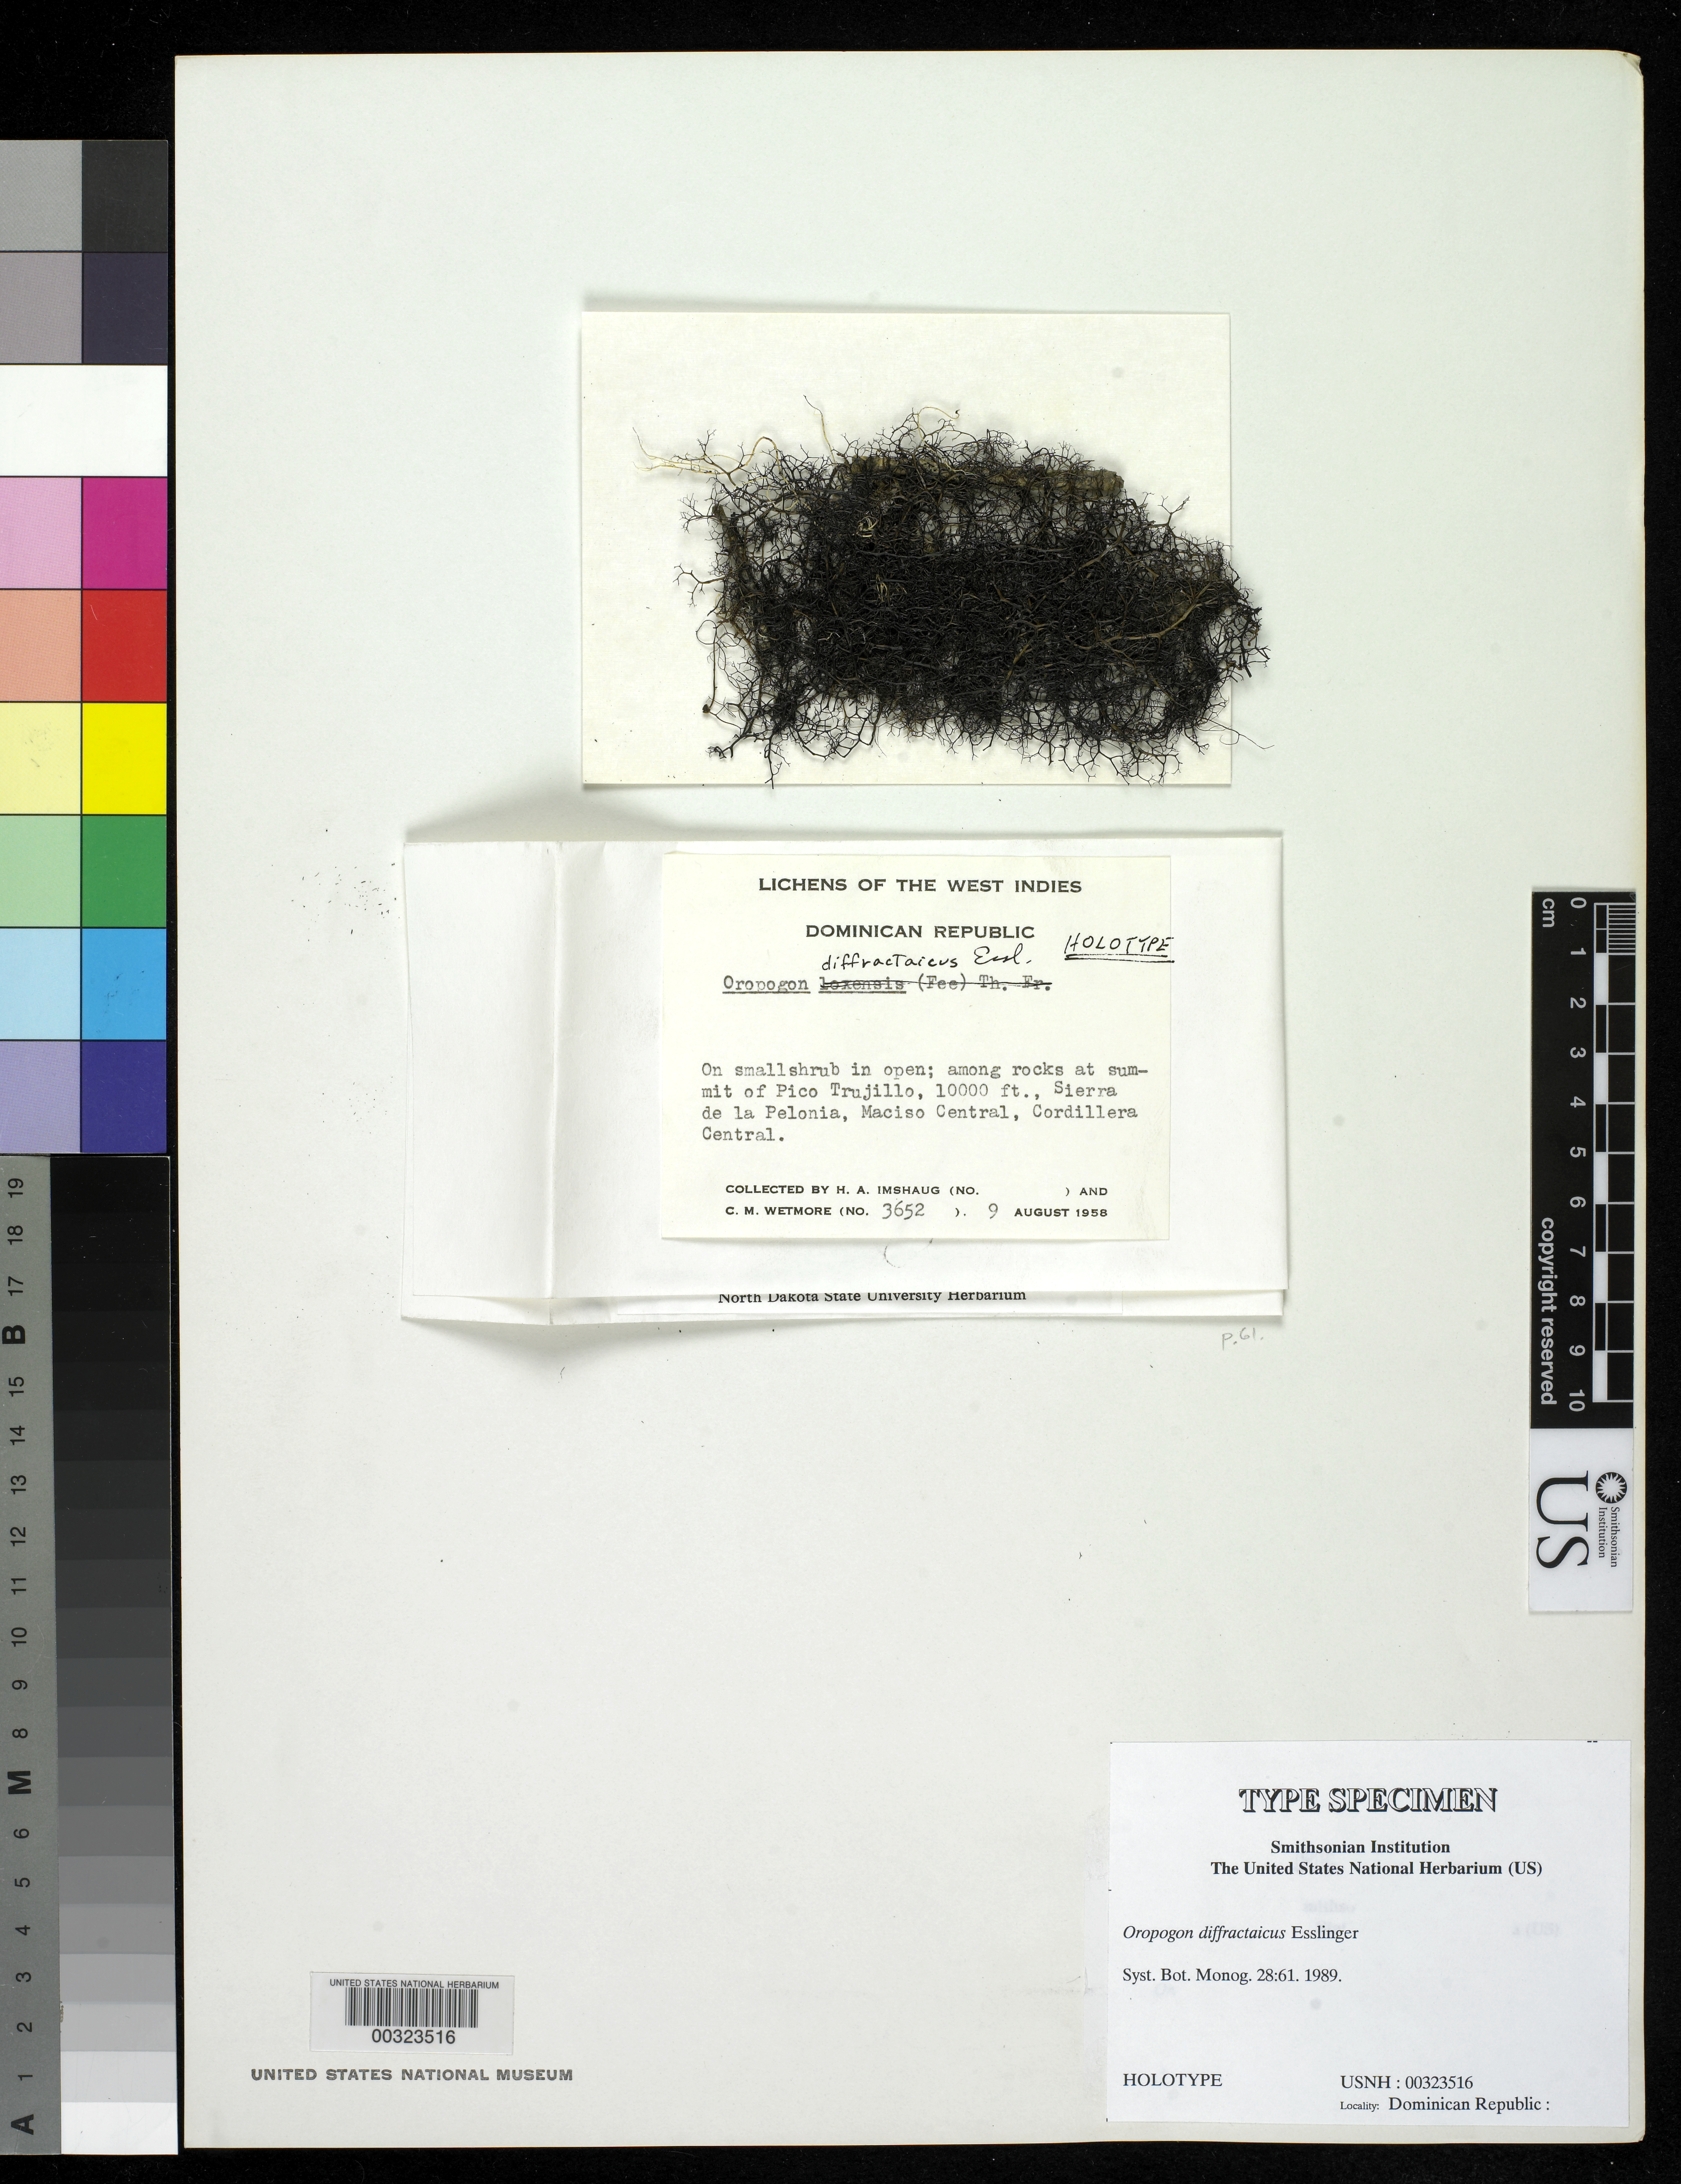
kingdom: Fungi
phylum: Ascomycota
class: Lecanoromycetes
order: Lecanorales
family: Parmeliaceae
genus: Oropogon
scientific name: Oropogon diffractaicus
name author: Essl.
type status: Holotype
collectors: H. A. Imshaug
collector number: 3652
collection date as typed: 09 Aug 1958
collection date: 1958-08-09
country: Dominican Republic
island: Greater Antilles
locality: Cordillera Central, Maciso Central, Sierra de La Pelonia, summit of Pico Trujillo.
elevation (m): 3050